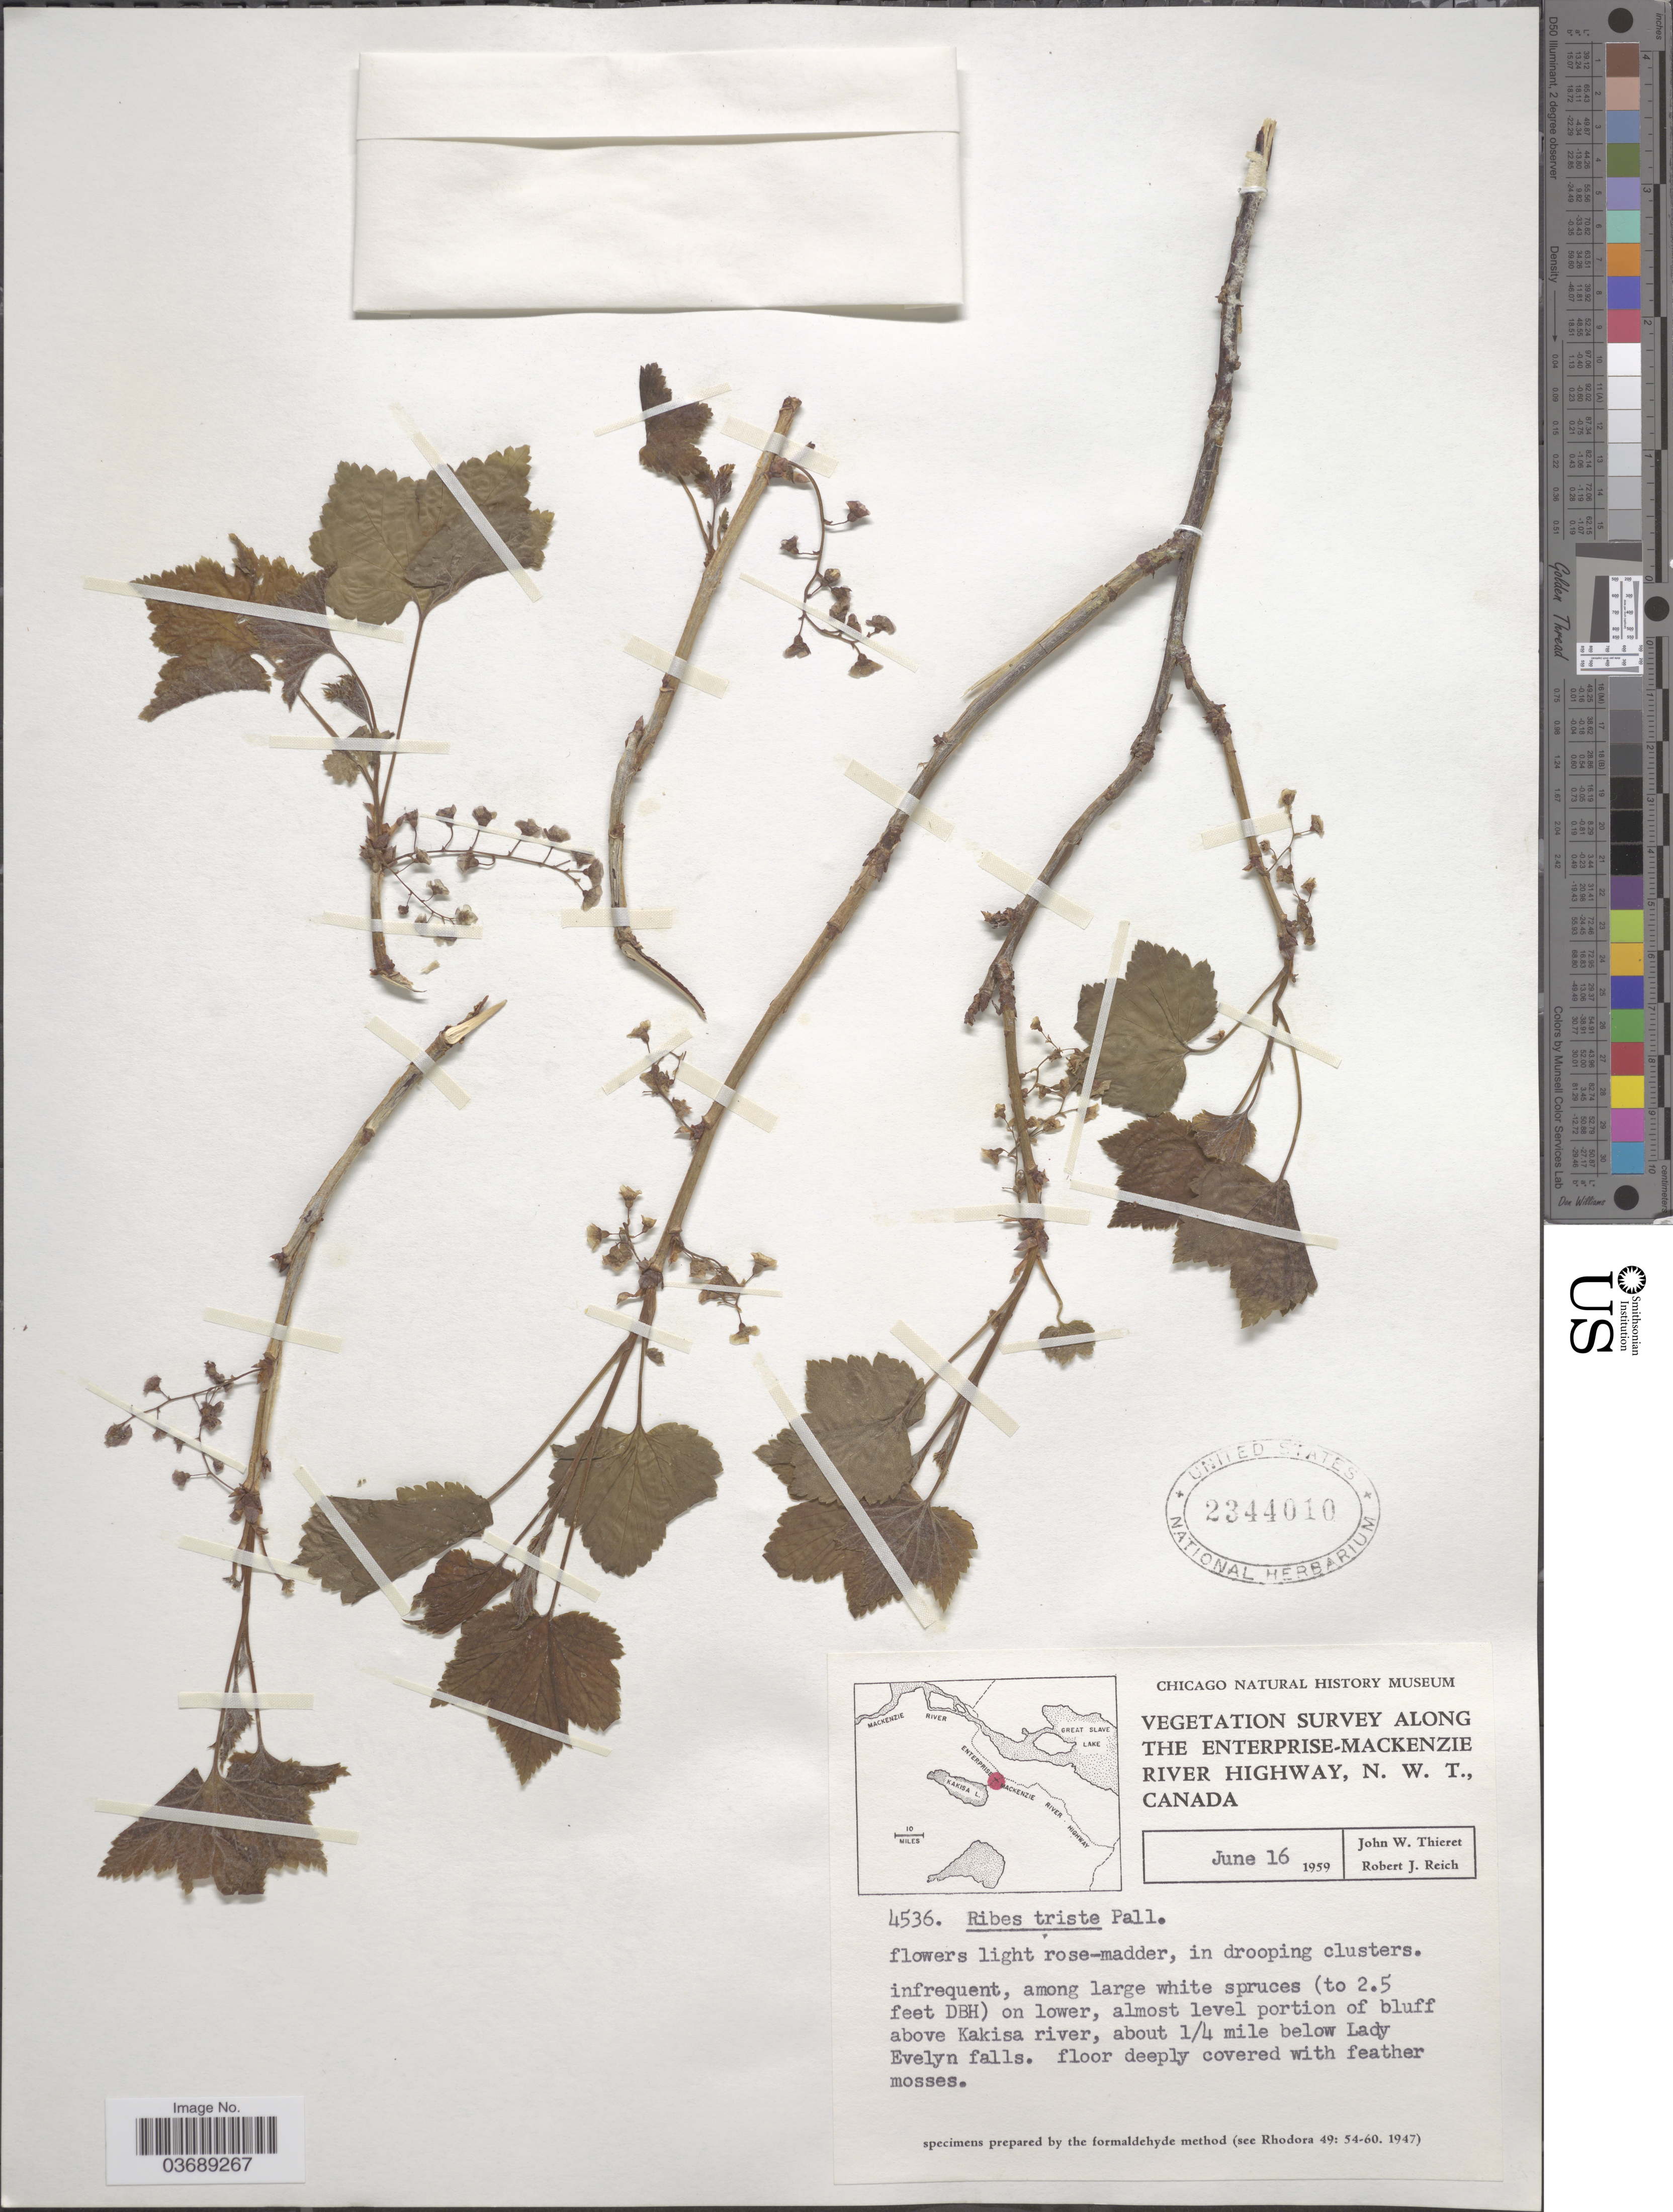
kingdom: Plantae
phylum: Tracheophyta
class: Magnoliopsida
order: Saxifragales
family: Grossulariaceae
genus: Ribes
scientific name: Ribes triste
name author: Pall.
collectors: J. W. Thieret & R. Reich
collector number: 4536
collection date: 1959-06-16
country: Canada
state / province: Northwest Territories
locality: The Enterprise-Mackenzie River Highway. Almost level portion of bluff above Kakisa river, about 1/4 mile below Lady Evelyn falls.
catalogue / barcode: US 2344010